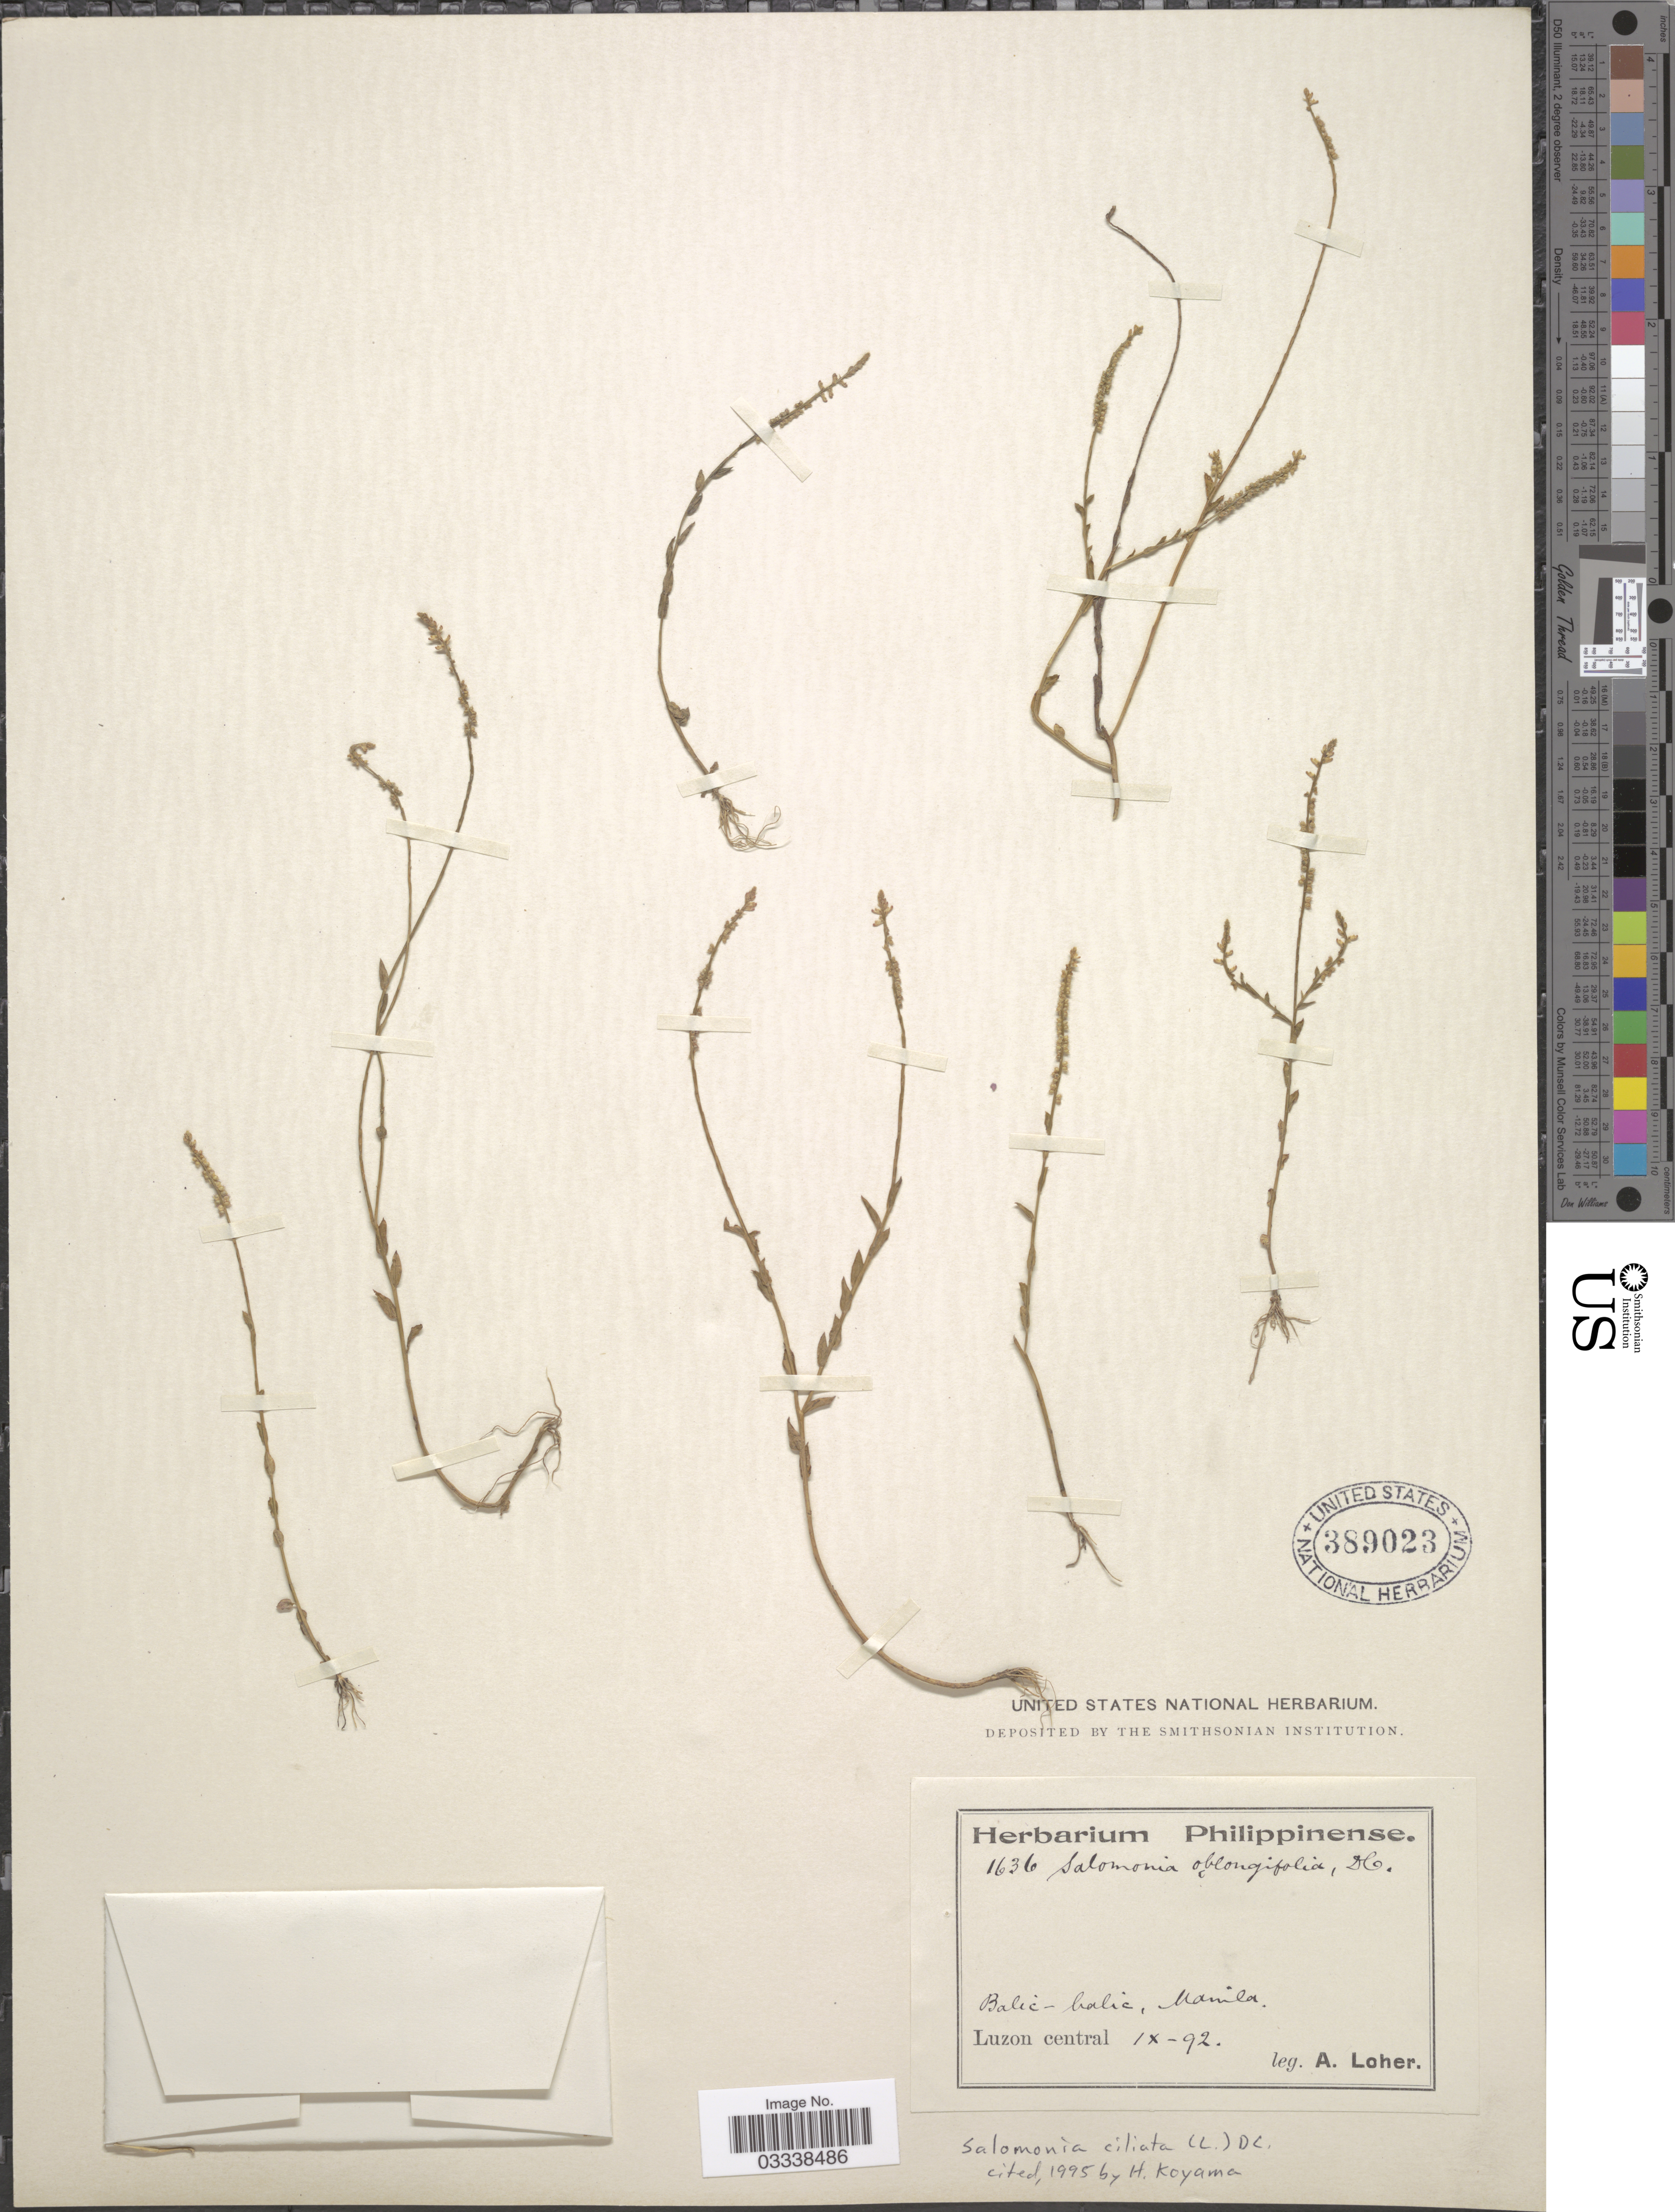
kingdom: Plantae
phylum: Tracheophyta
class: Magnoliopsida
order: Fabales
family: Polygalaceae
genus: Salomonia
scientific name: Salomonia ciliata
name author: (L.) DC.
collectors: A. Loher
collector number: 1636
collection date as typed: Transcribed d/m/y: /9/92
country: Philippines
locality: Balic-balic, Manila.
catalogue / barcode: US 389023